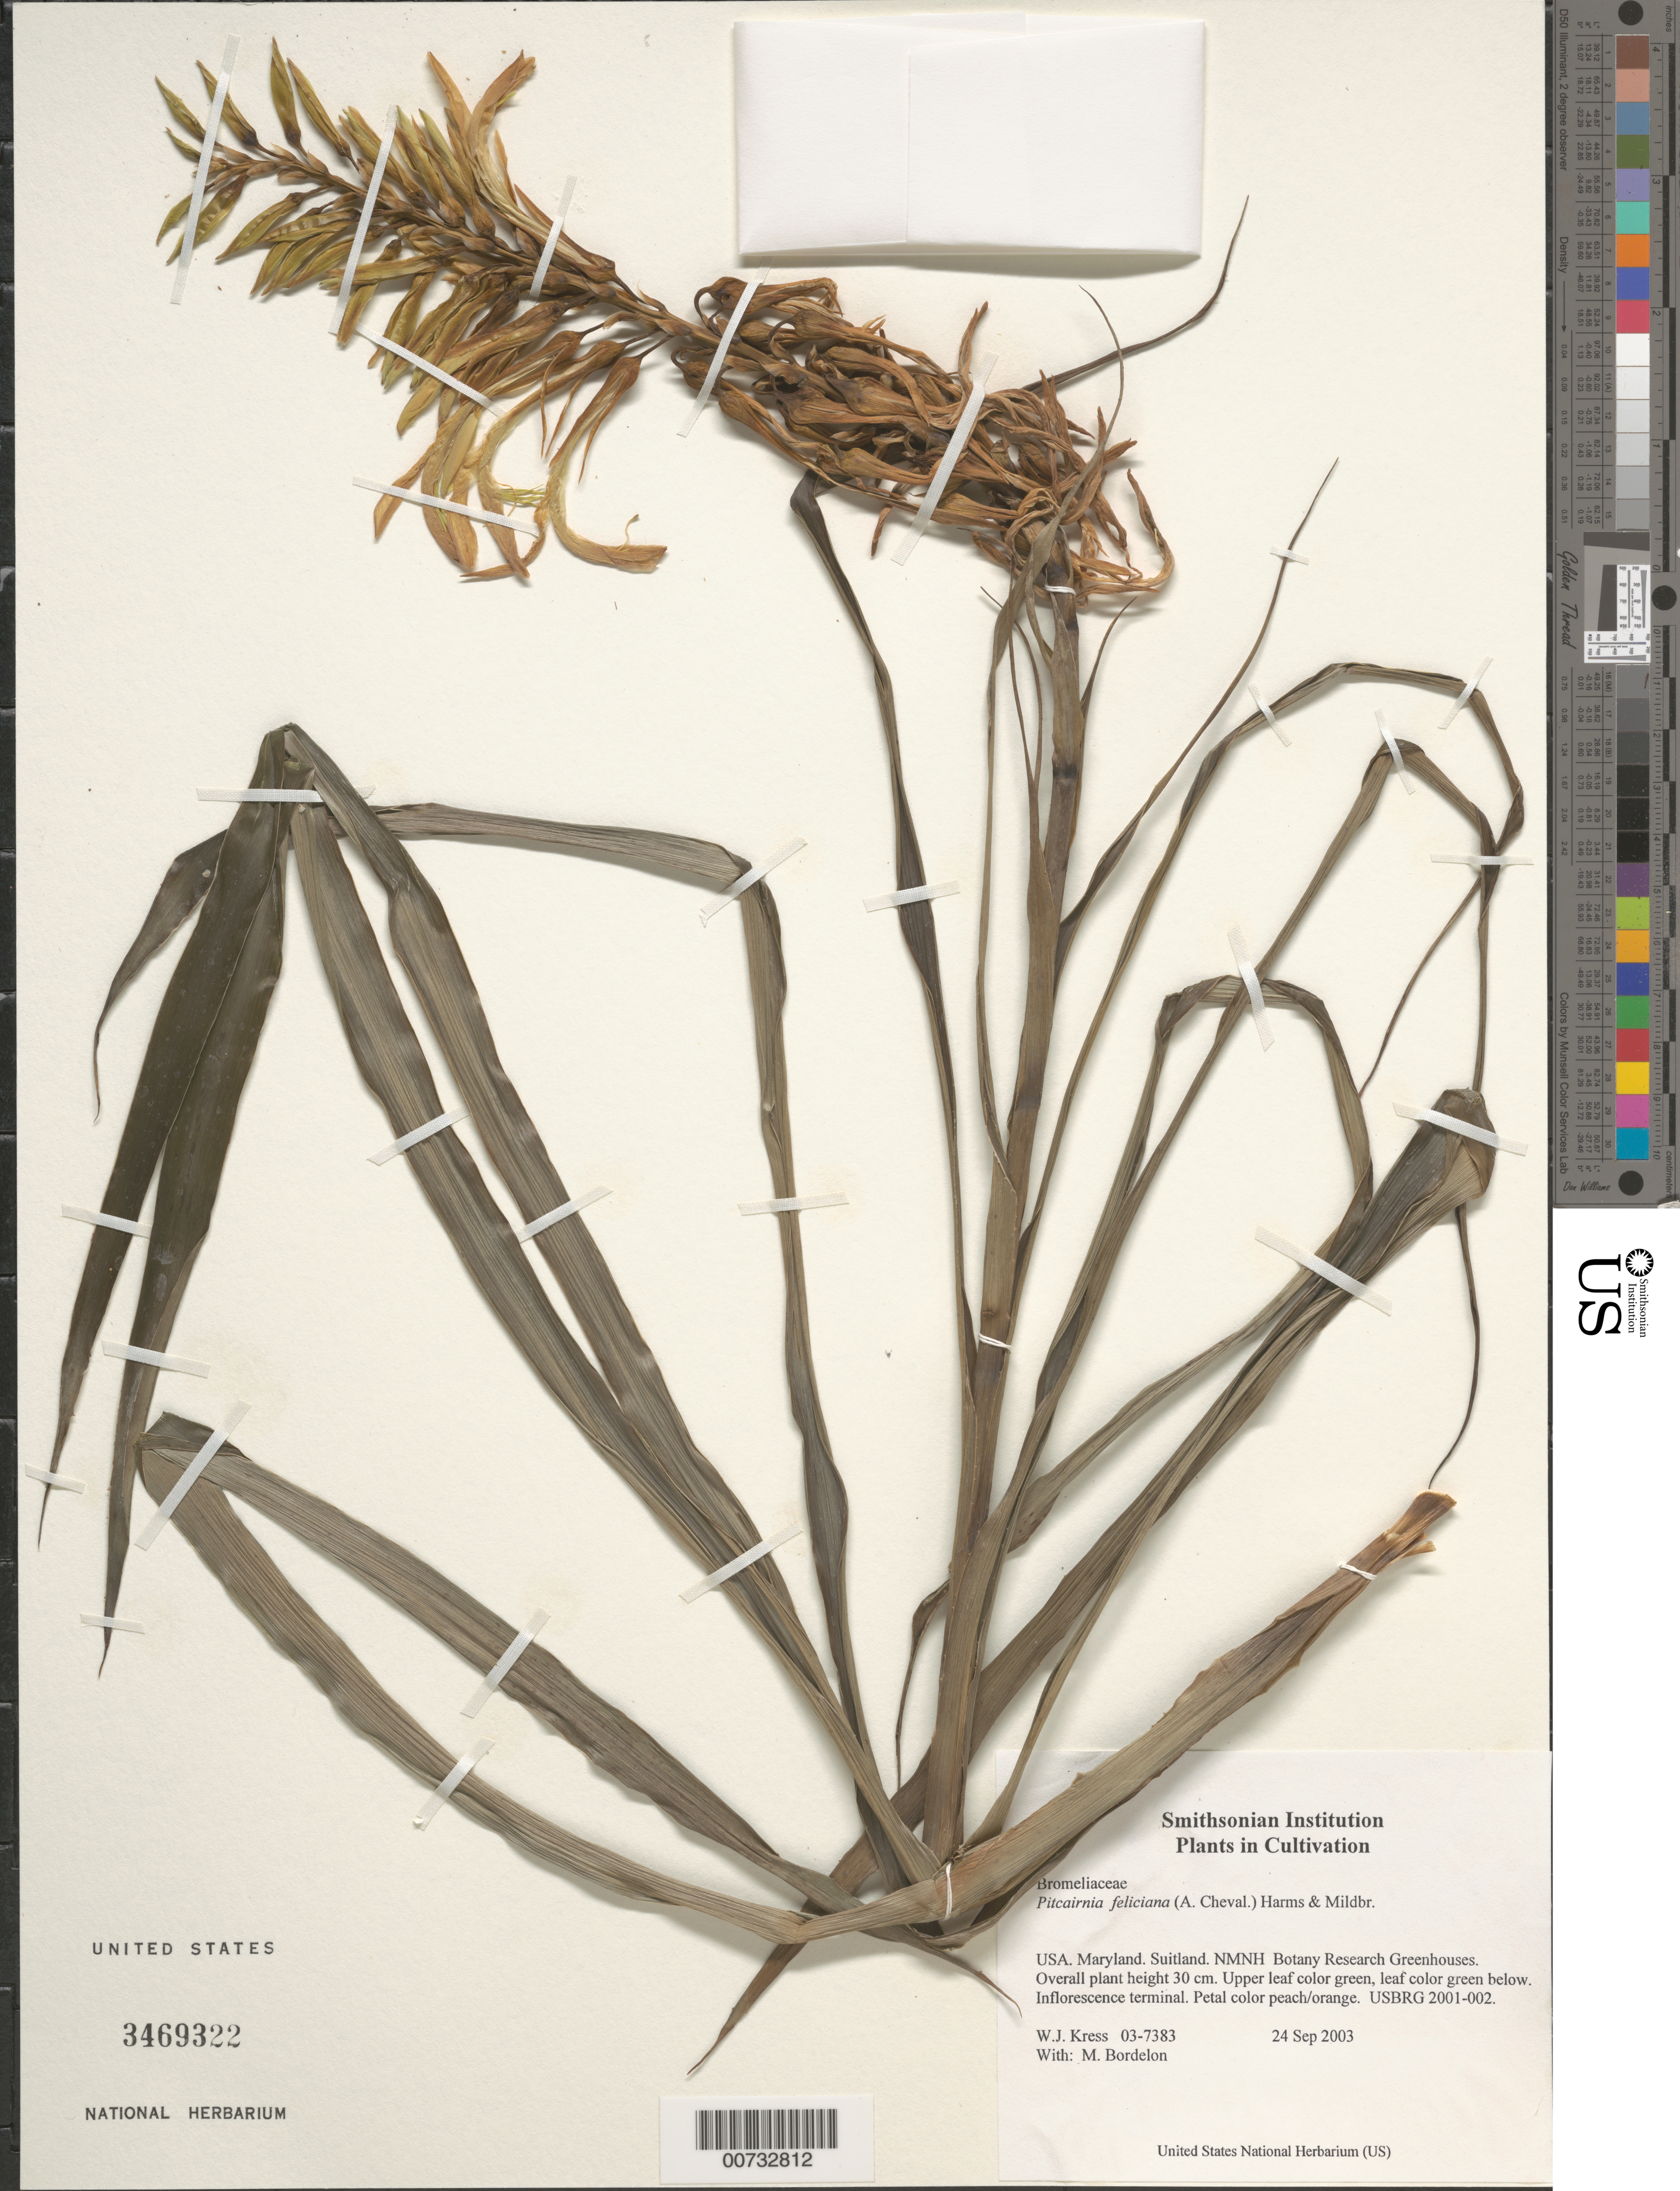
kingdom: Plantae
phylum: Tracheophyta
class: Liliopsida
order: Poales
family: Bromeliaceae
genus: Pitcairnia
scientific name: Pitcairnia feliciana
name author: (A. Chev.) Harms & Mildbr.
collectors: W. J. Kress & M. Bordelon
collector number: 03-7383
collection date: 2003-09-24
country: United States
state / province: Maryland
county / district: Prince George's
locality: NMNH Botany Research Greenhouses. Suitland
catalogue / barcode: US 3469322